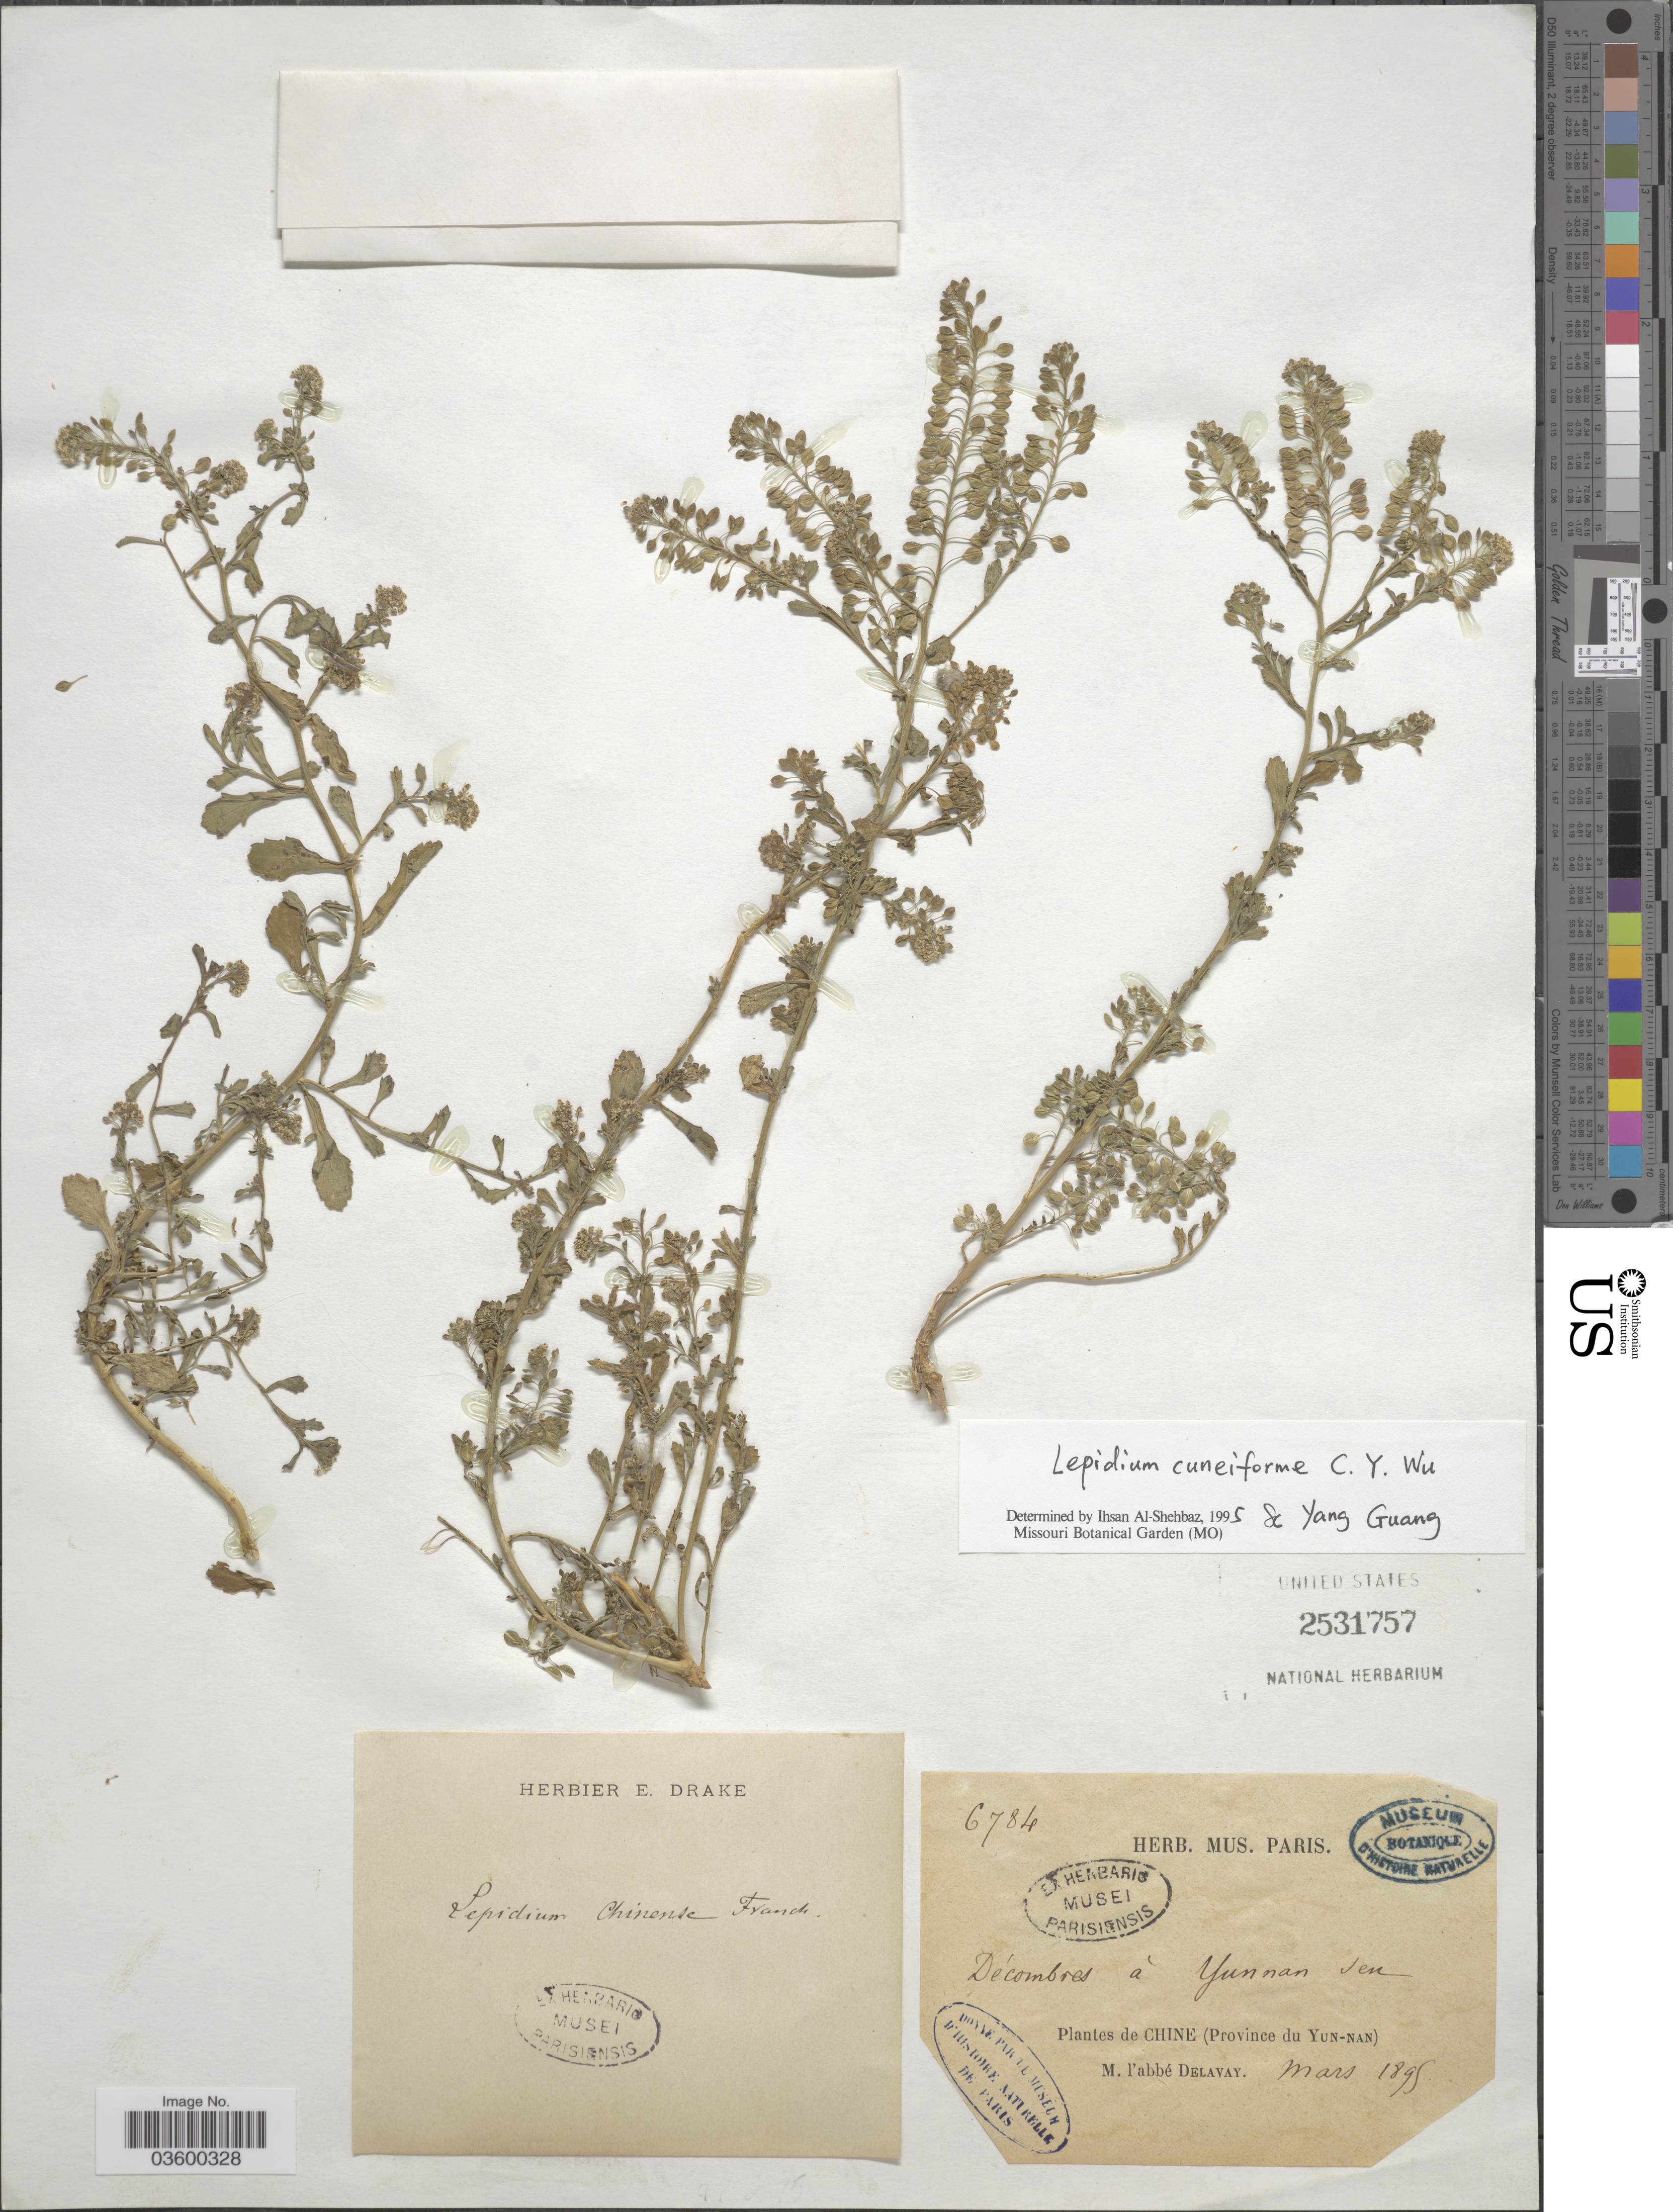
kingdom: Plantae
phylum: Tracheophyta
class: Magnoliopsida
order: Brassicales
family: Brassicaceae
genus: Lepidium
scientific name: Lepidium cuneiforme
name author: C.Y. Wu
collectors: P. Delavay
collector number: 6784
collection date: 1895-03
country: China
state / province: Yunnan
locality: Décombres á Yunnan sen.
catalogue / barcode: US 2531757